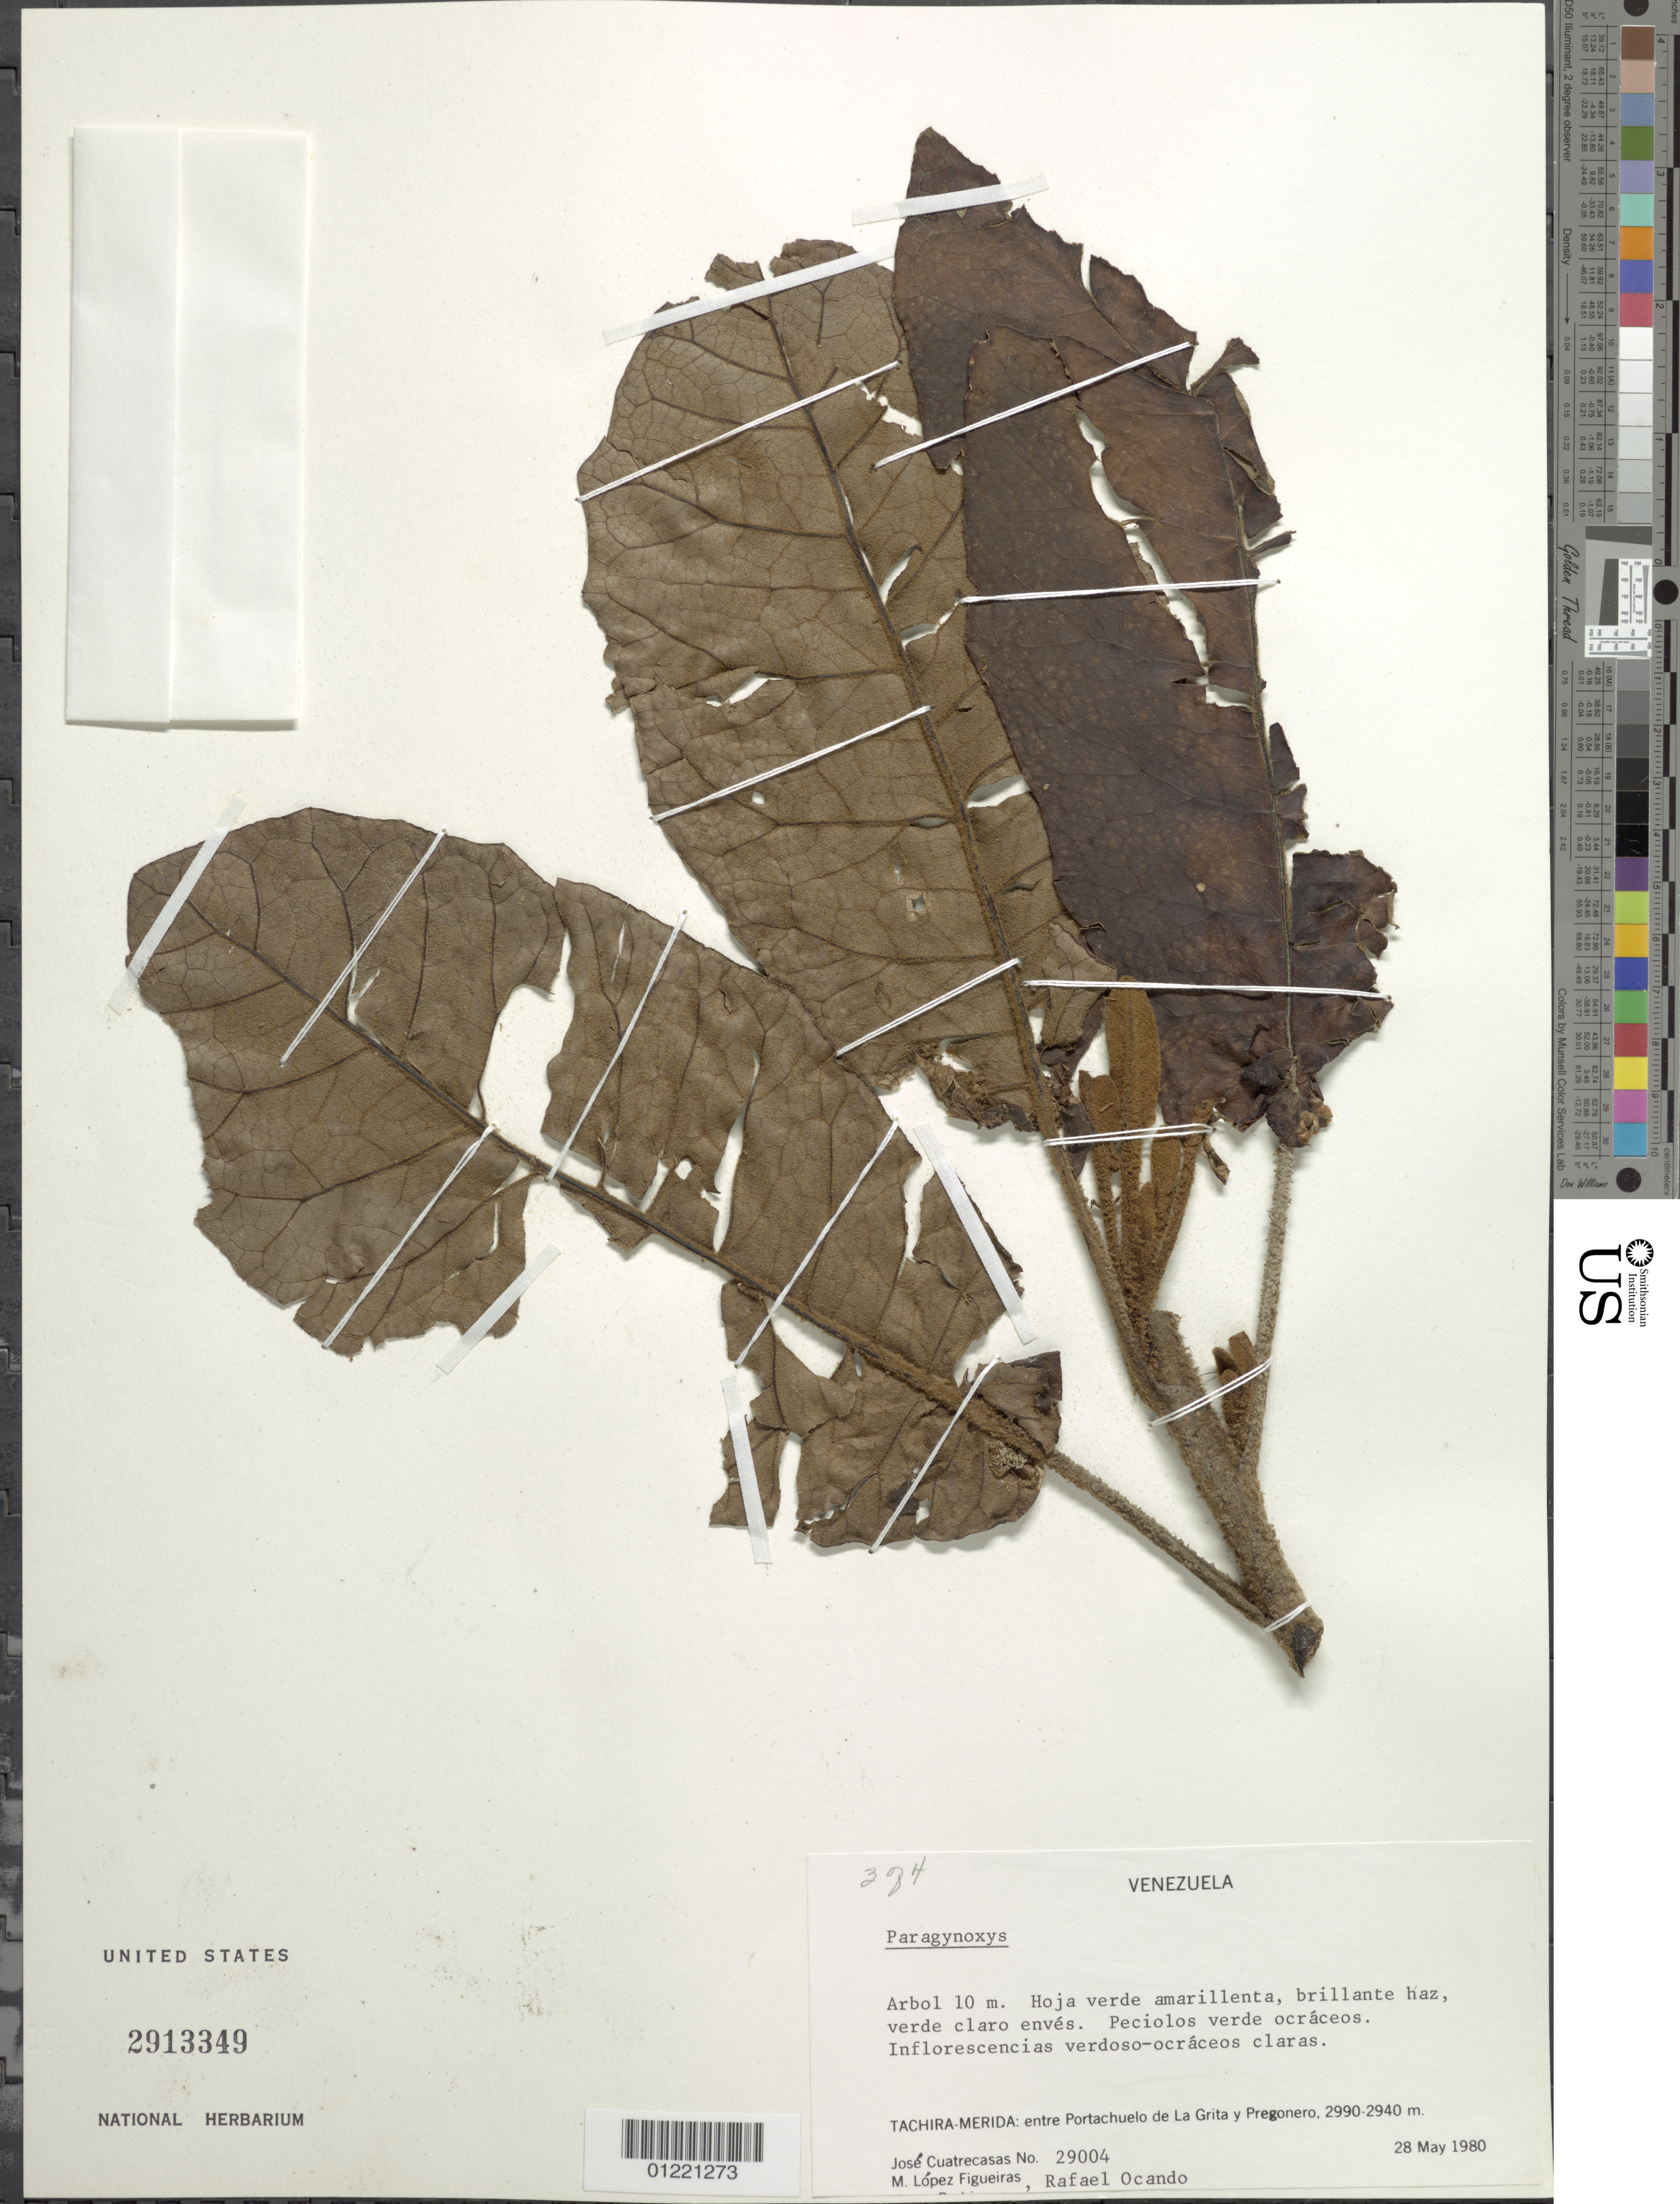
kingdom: Plantae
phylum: Tracheophyta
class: Magnoliopsida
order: Asterales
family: Asteraceae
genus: Paragynoxys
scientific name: Paragynoxys venezuelae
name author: (V.M. Badillo) Cuatrec.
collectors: J. Cuatrecasas, M. López Figueiras & R. Ocando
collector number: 29004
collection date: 1980-05-28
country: Venezuela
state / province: Táchira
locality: Tachira-Merida: entre Portachuelo de La Grita y Pregonero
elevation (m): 2940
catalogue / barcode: US 2913349